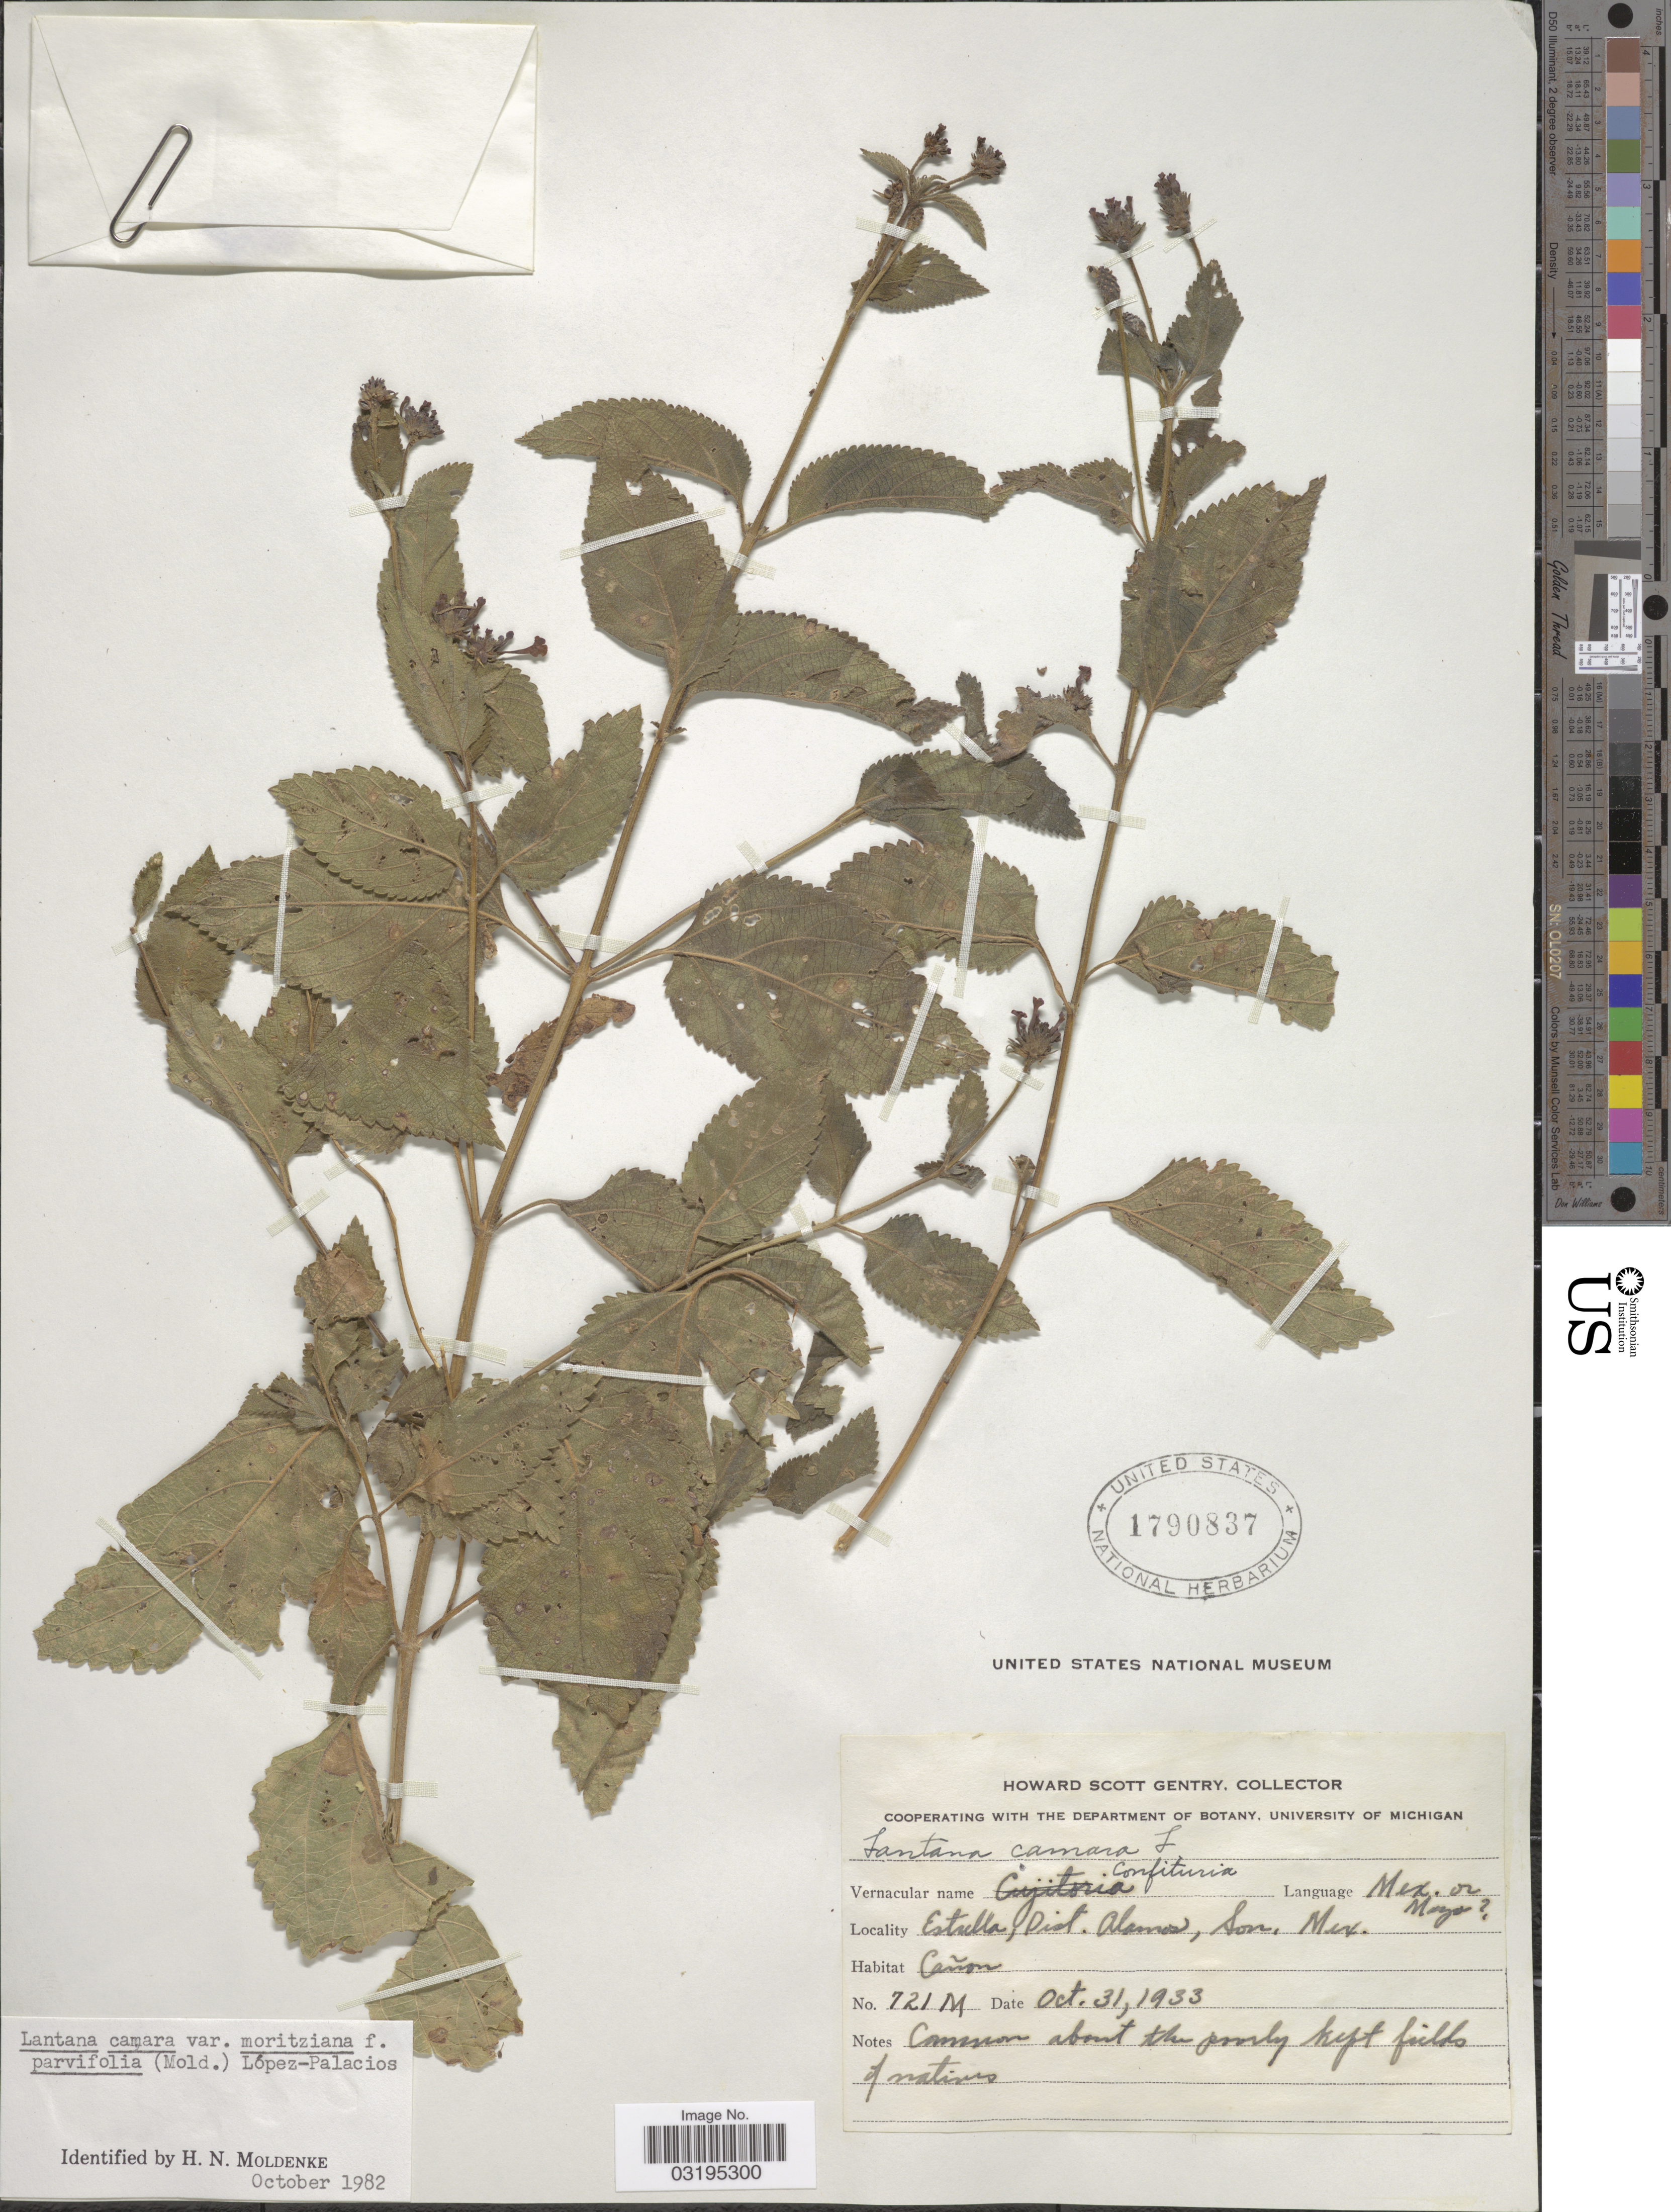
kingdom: Plantae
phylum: Tracheophyta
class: Magnoliopsida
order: Lamiales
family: Verbenaceae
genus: Lantana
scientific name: Lantana camara f. parvifolia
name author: Moldenke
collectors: H. S. Gentry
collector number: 721M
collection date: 1933-10-31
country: Mexico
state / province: Sonora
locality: Estrella, Dist. Alamos.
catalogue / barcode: US 1790837